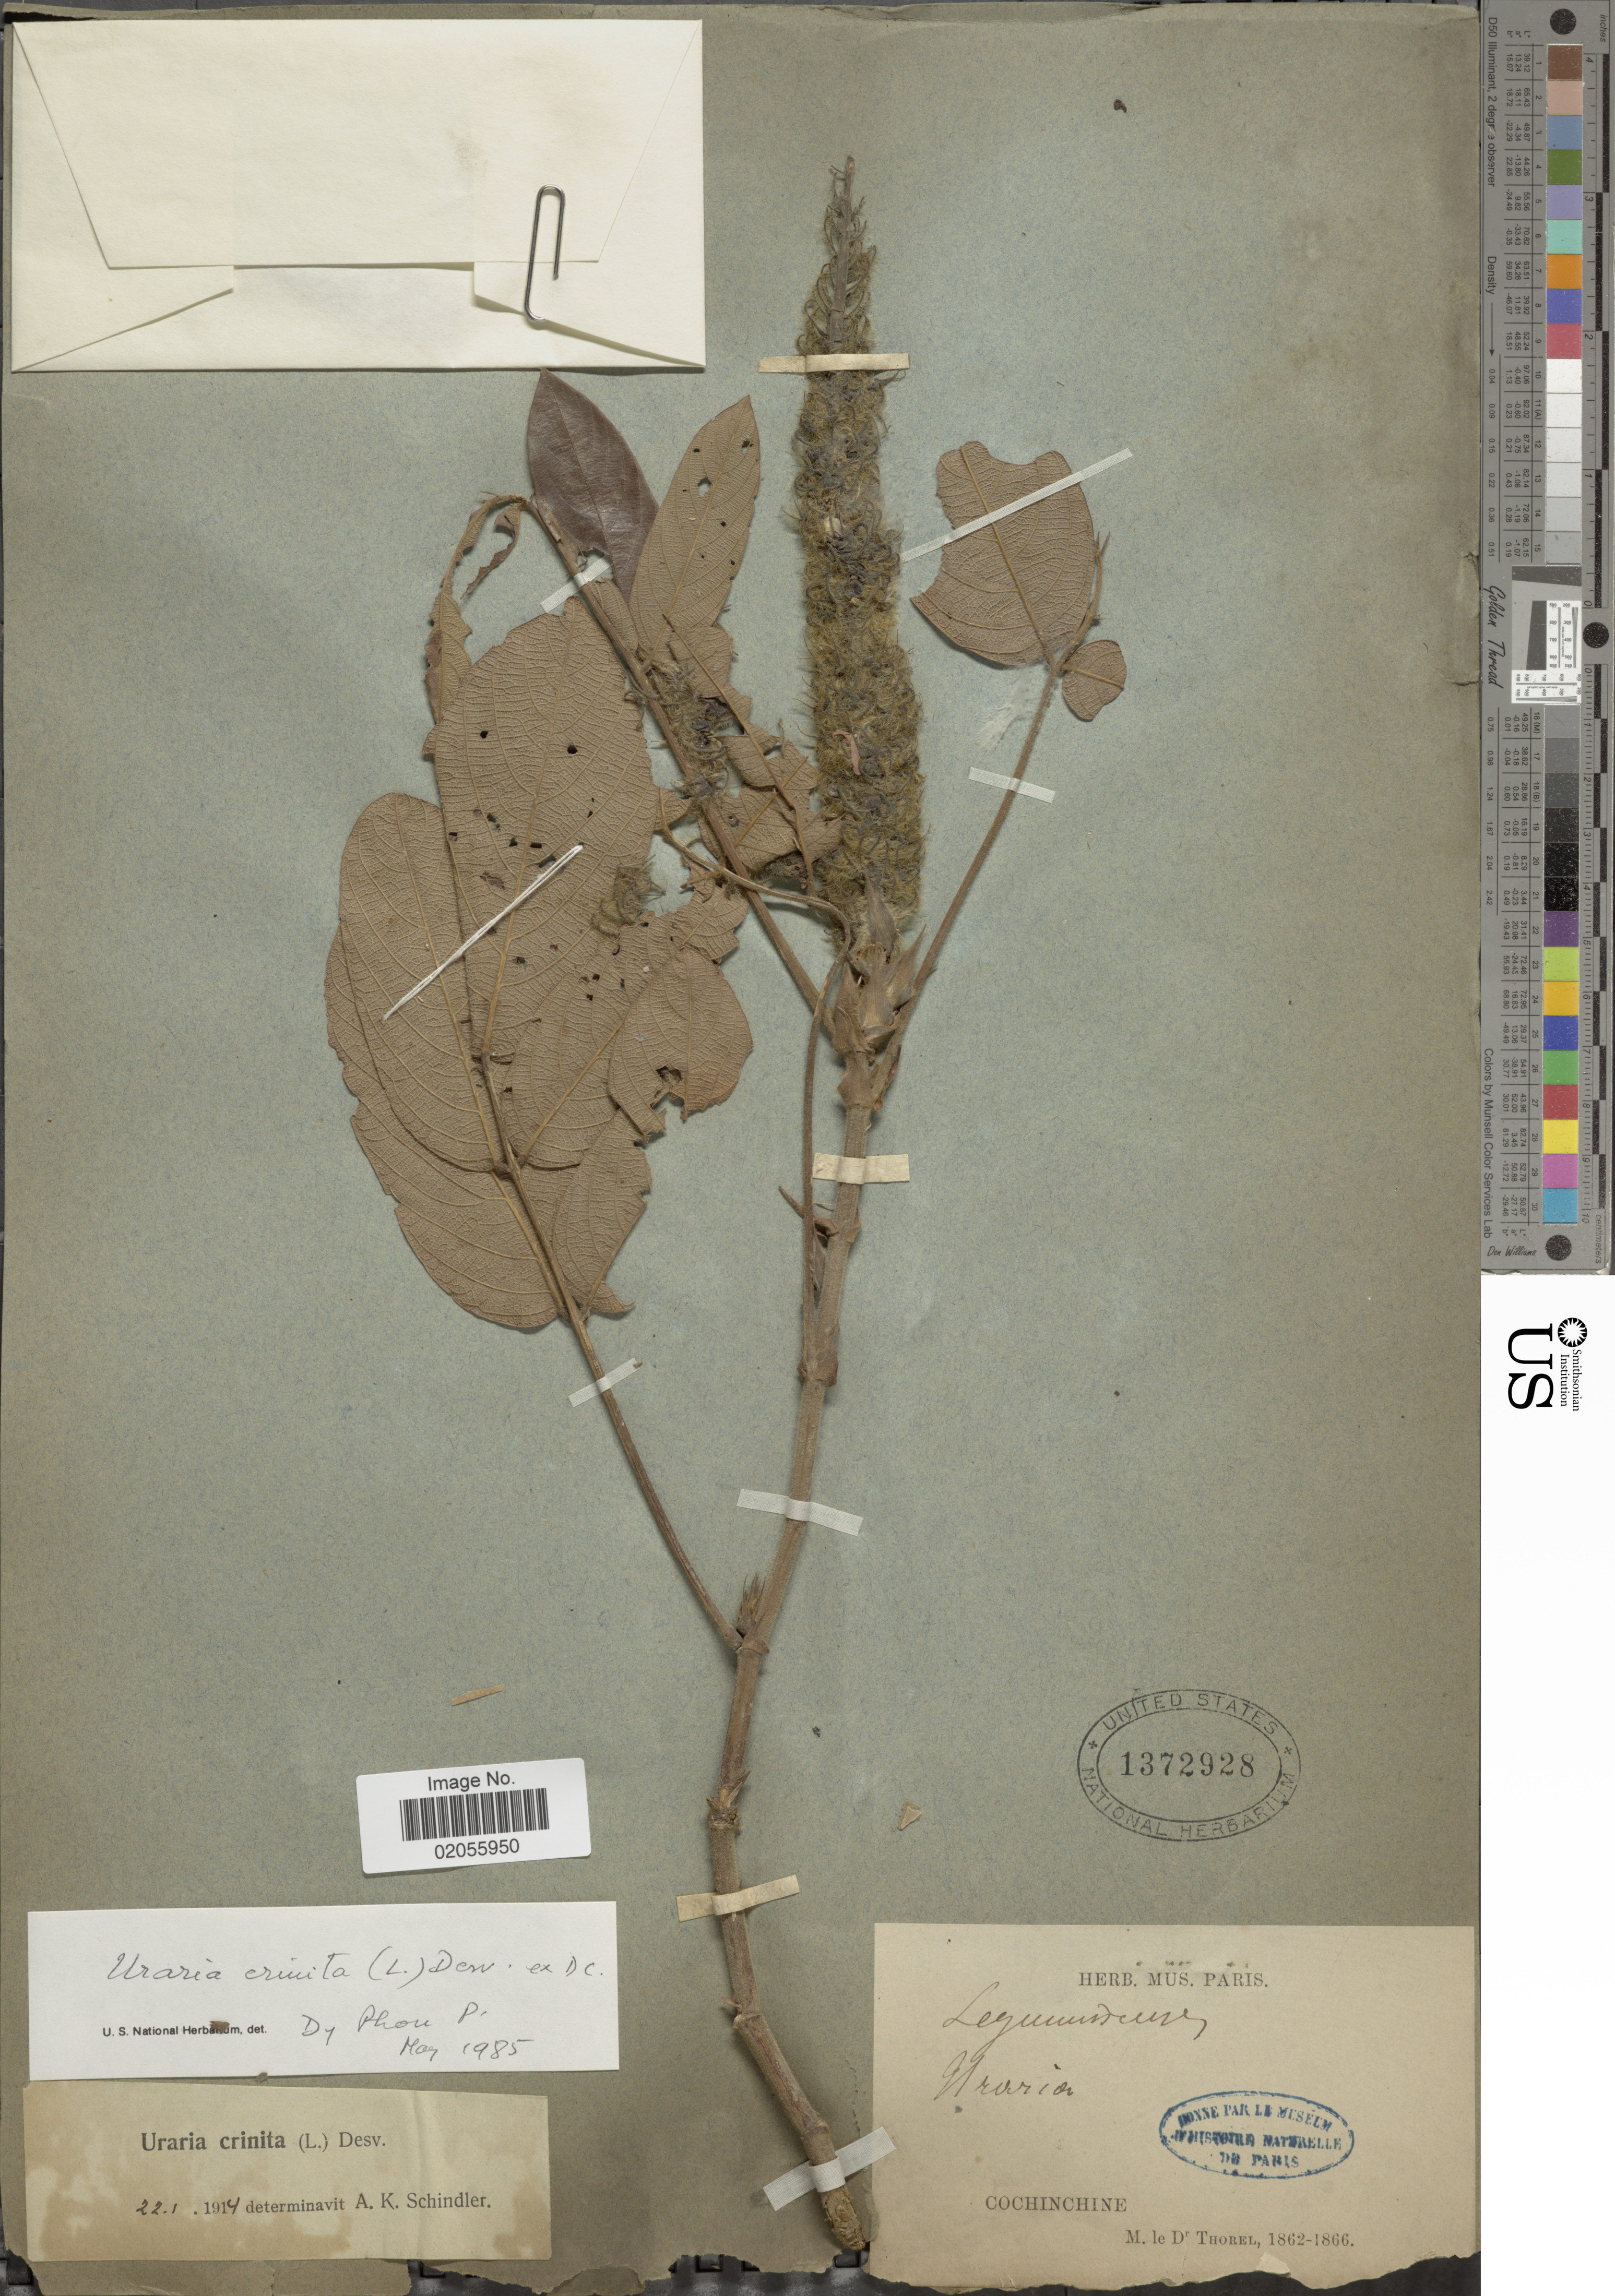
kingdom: Plantae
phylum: Tracheophyta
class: Magnoliopsida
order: Fabales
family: Fabaceae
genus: Uraria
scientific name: Uraria crinita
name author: (L.) Desv.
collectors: C. Thorel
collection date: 1862/1866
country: Vietnam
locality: Cochinchine, Urvaria [interpreted]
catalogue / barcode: US 1372928